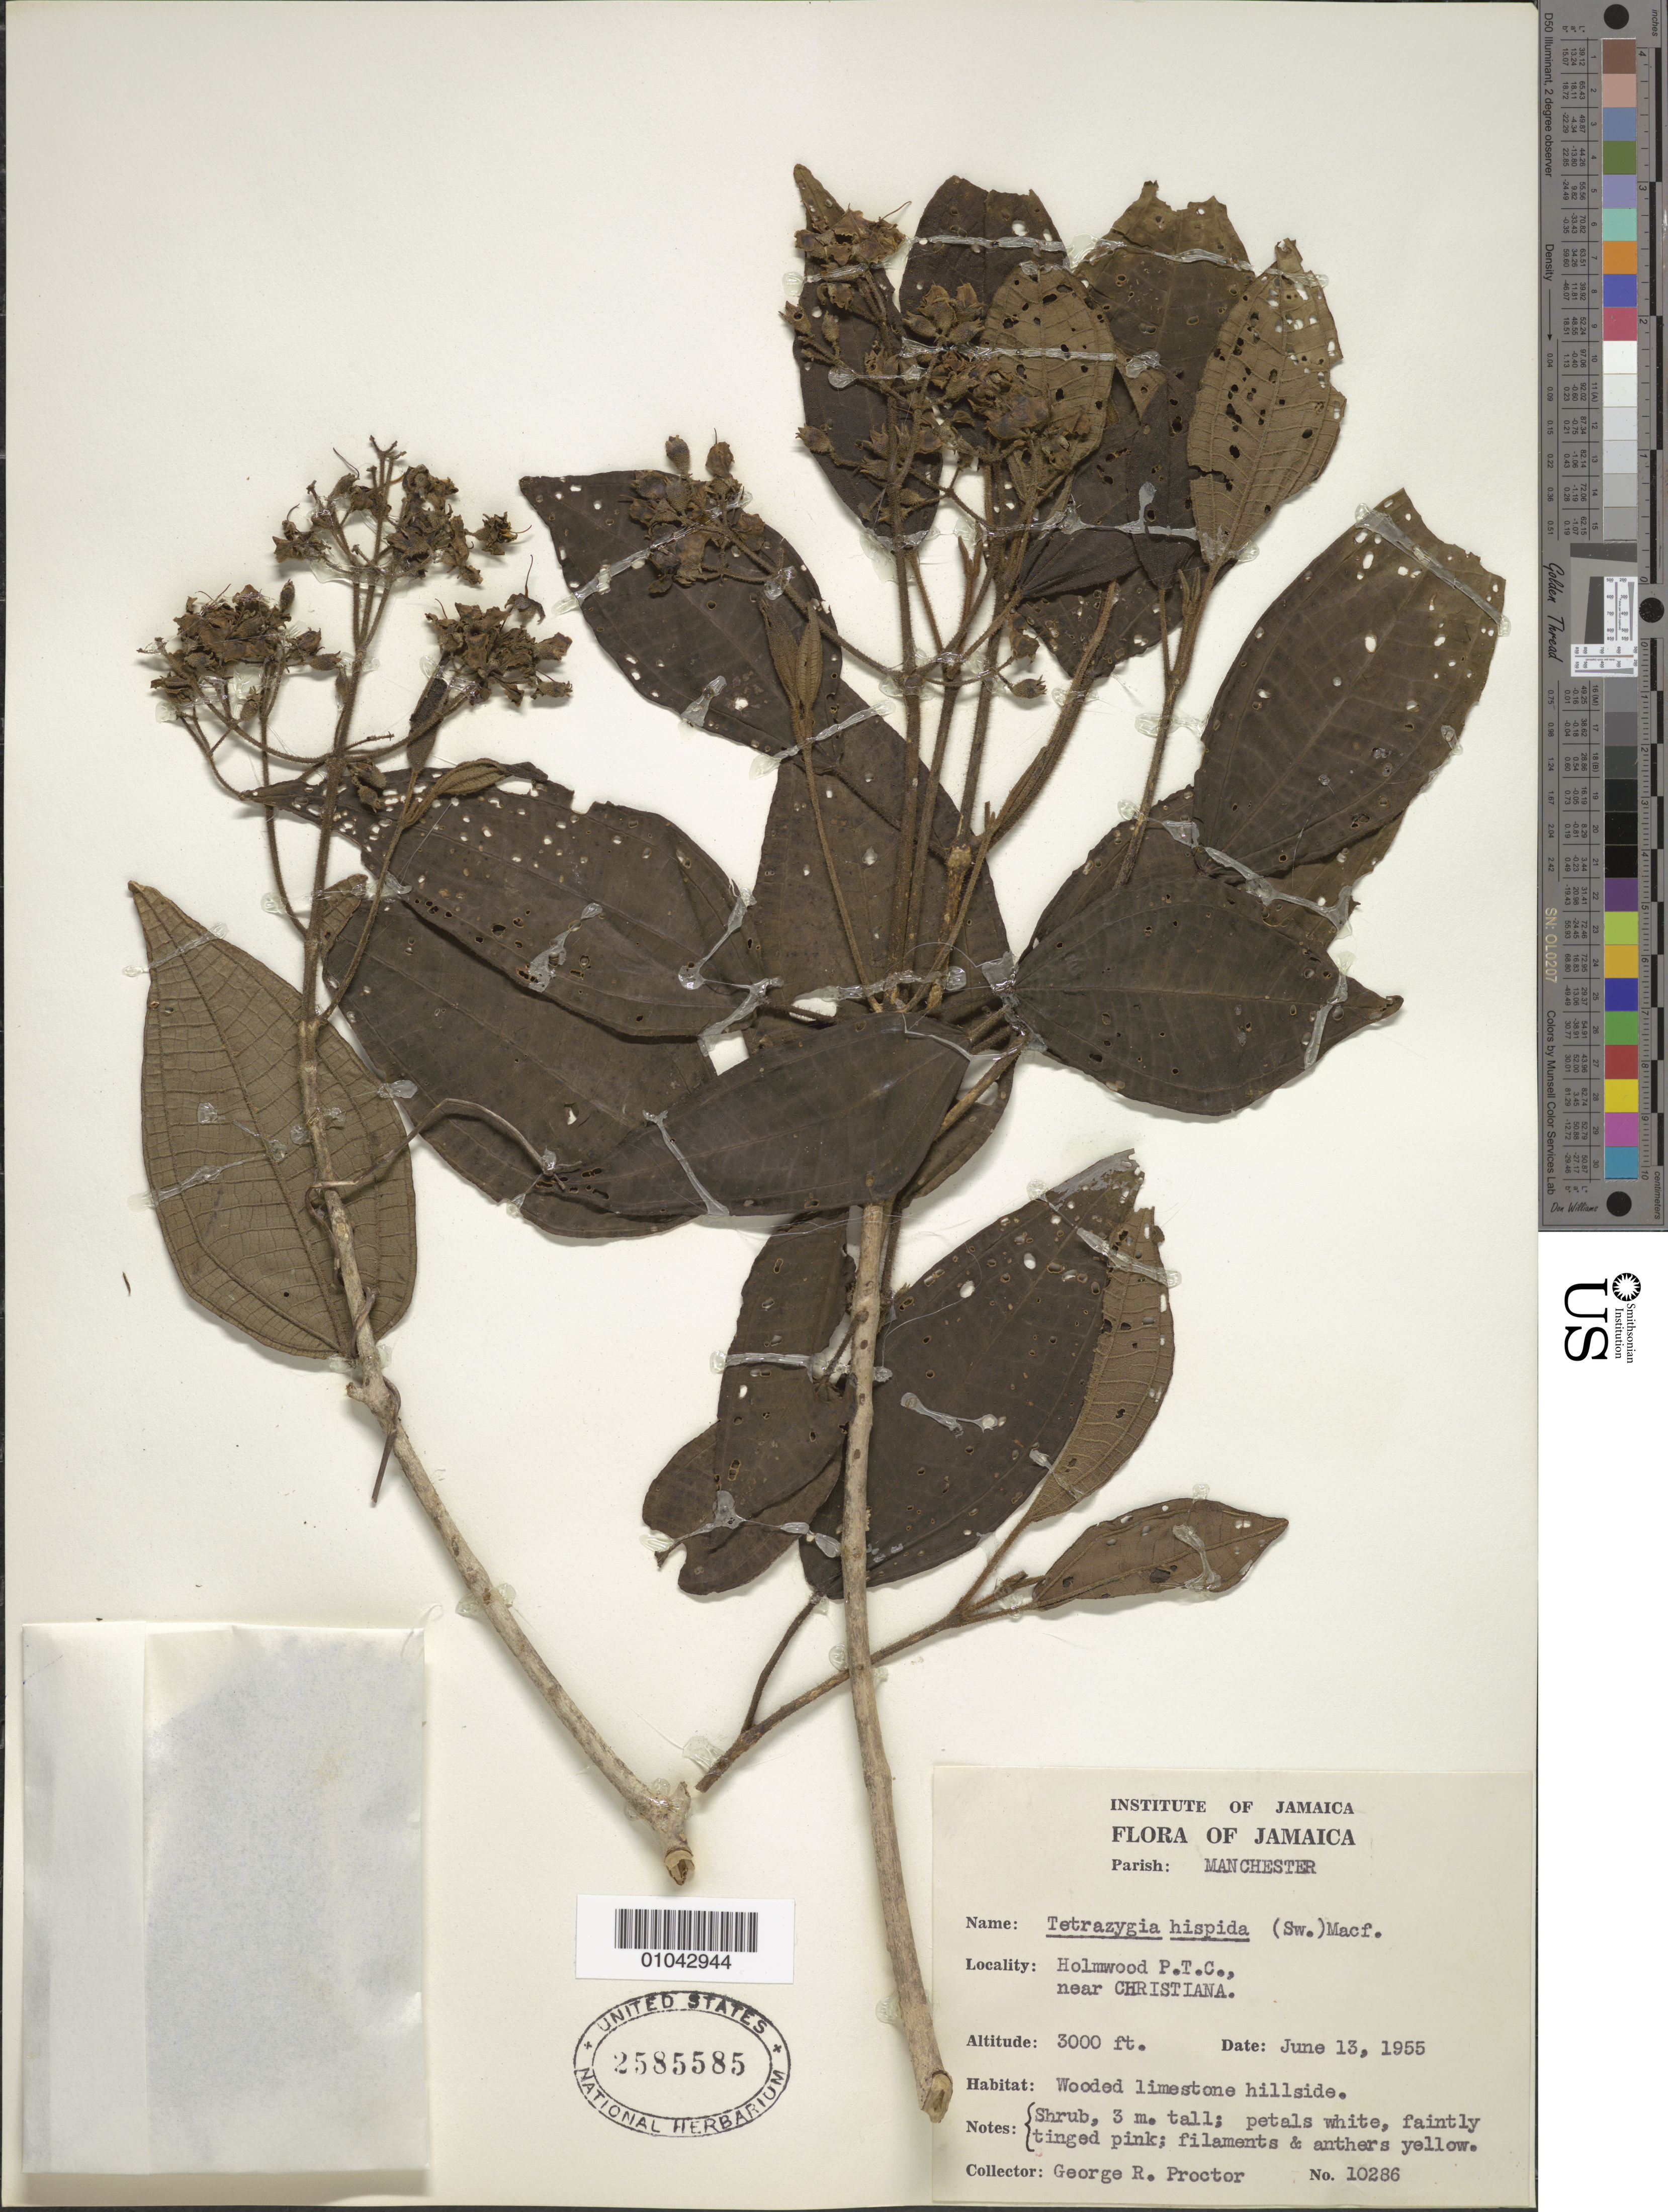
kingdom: Plantae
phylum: Tracheophyta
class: Magnoliopsida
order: Myrtales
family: Melastomataceae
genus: Tetrazygia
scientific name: Tetrazygia hispida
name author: (Sw.) Macfad.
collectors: G. R. Proctor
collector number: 10286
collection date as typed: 13 Jun 1955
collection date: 1955-06-13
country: Jamaica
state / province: Manchester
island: Jamaica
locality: Holmwood P.T.C., near Christiana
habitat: Wooded limestone hillsides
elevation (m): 914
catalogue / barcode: US 2585585